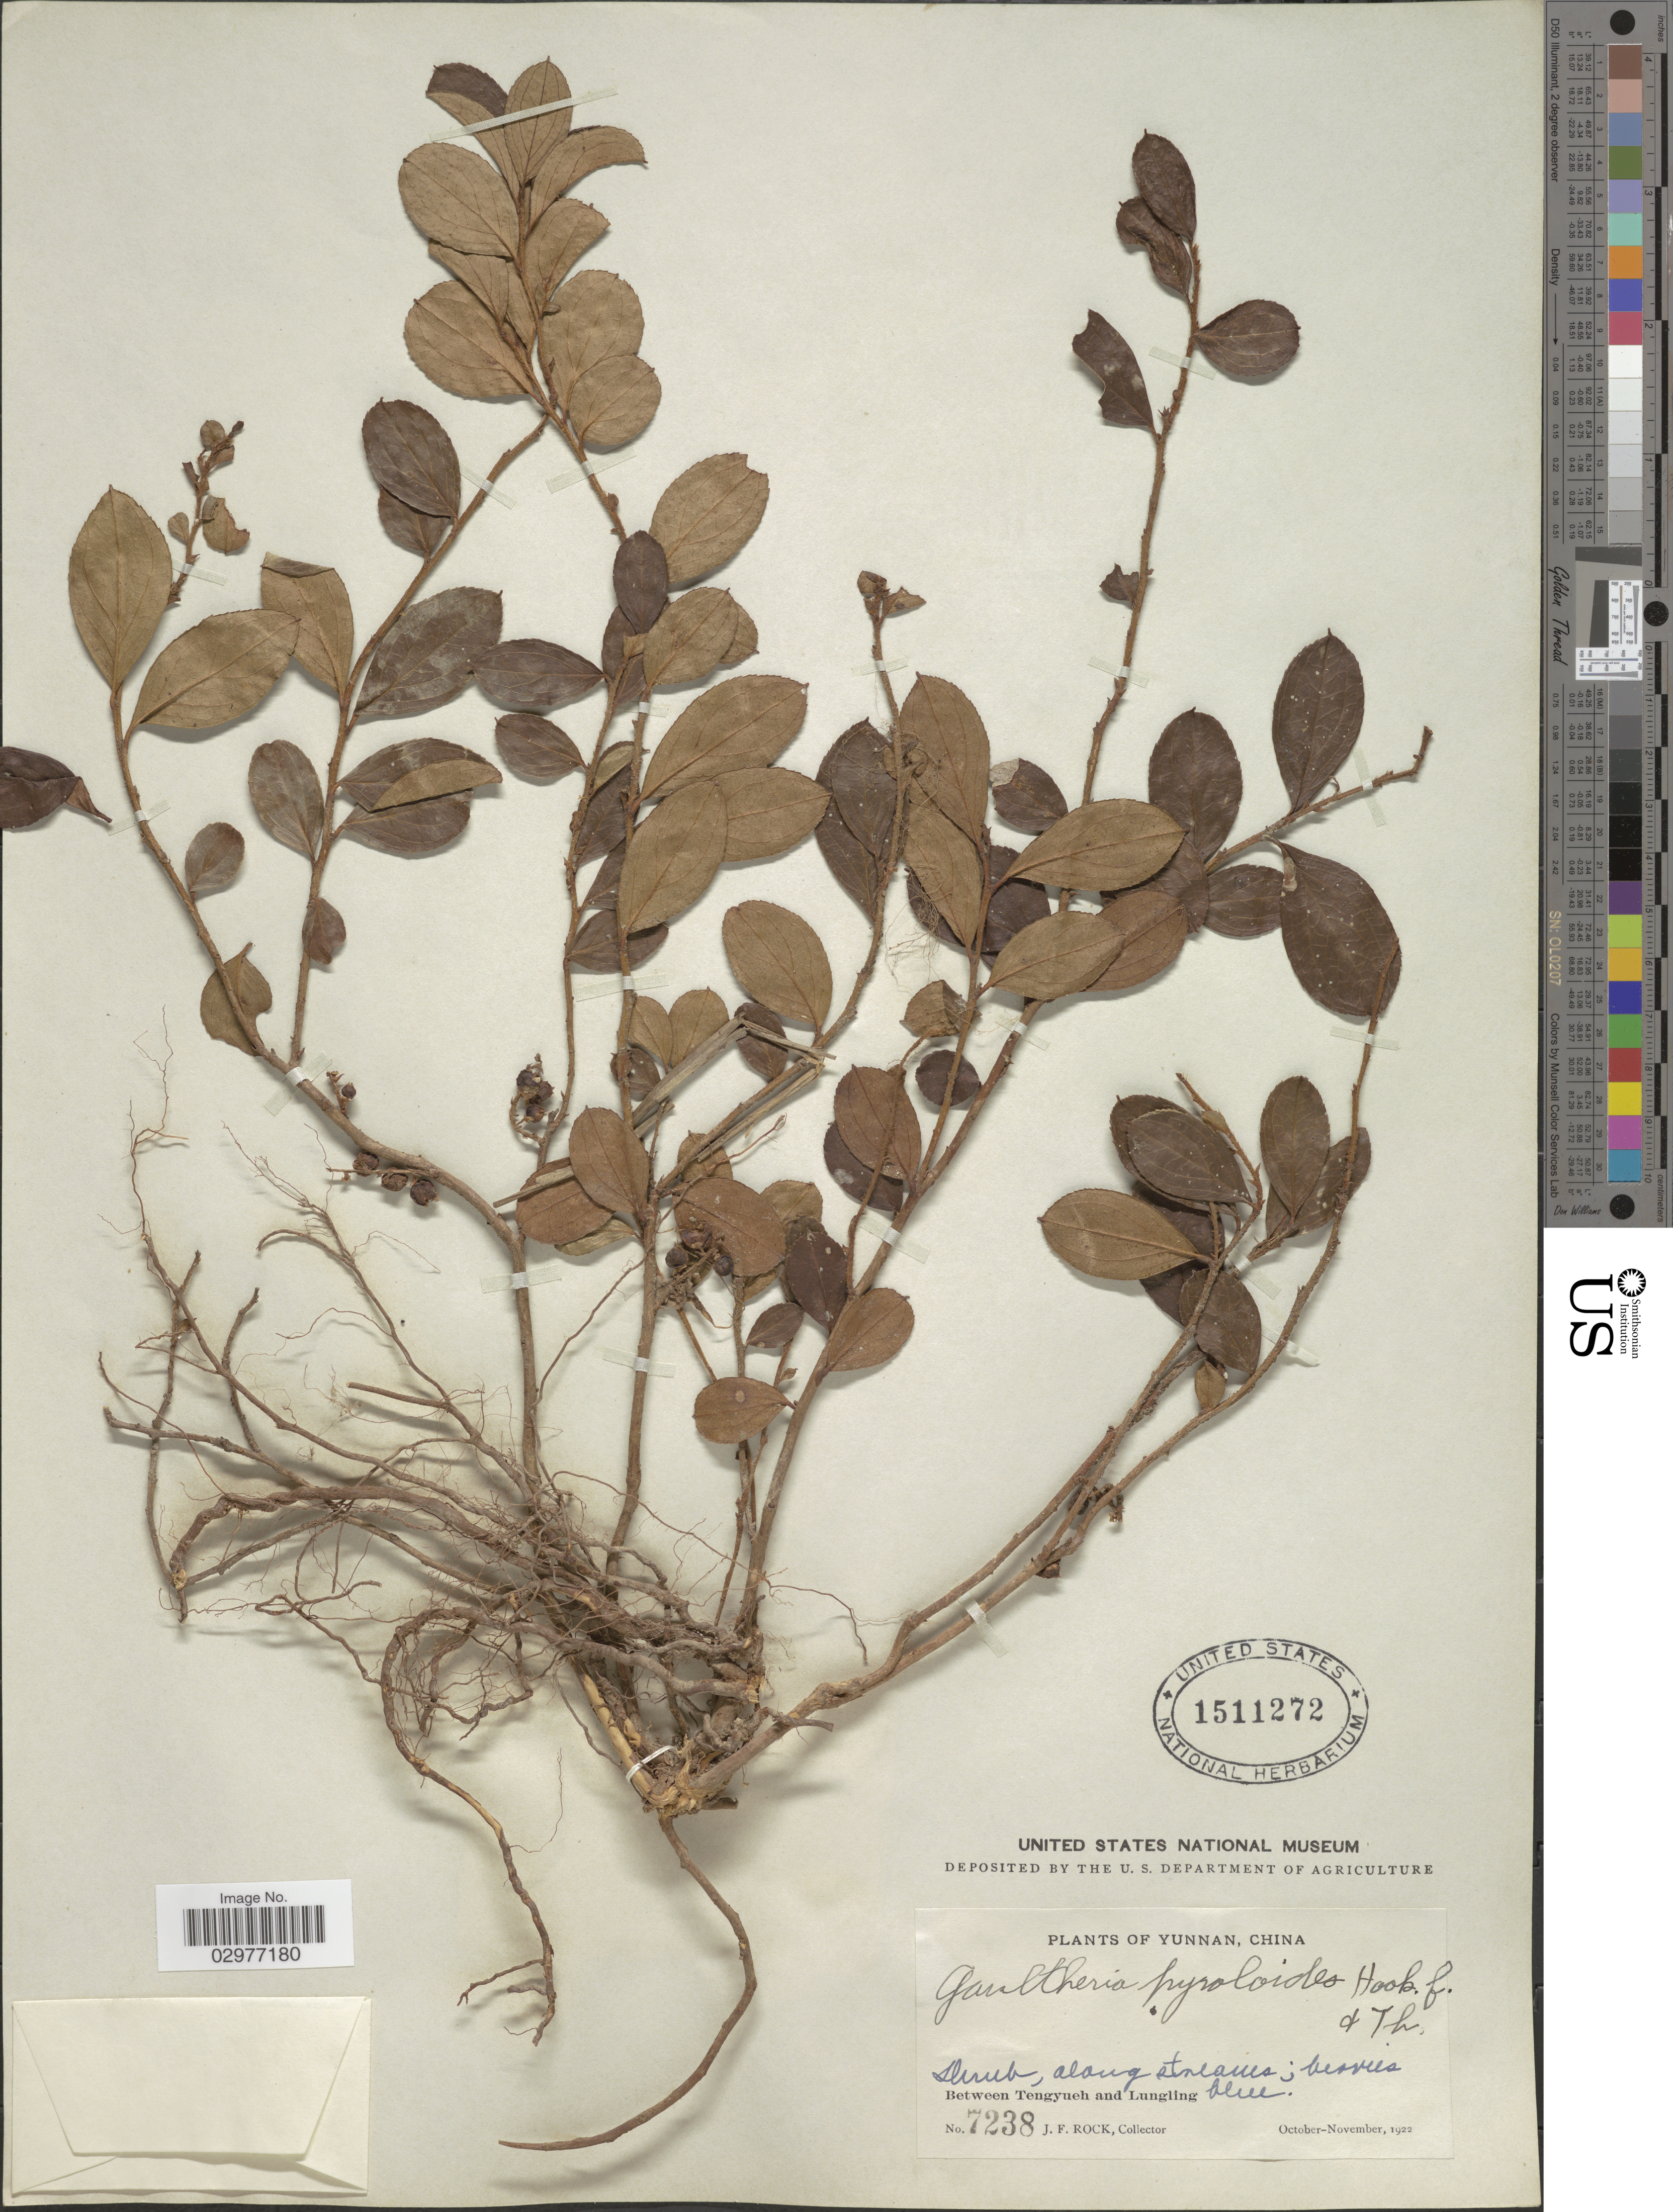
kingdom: Plantae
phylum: Tracheophyta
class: Magnoliopsida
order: Ericales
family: Ericaceae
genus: Gaultheria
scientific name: Gaultheria pyroloides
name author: Hook. f. & Thomson ex Miq.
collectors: J. Rock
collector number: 7238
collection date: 1922-10/1922-11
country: China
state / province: Yunnan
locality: Between Tengyueh and Lungling.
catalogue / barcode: US 1511272